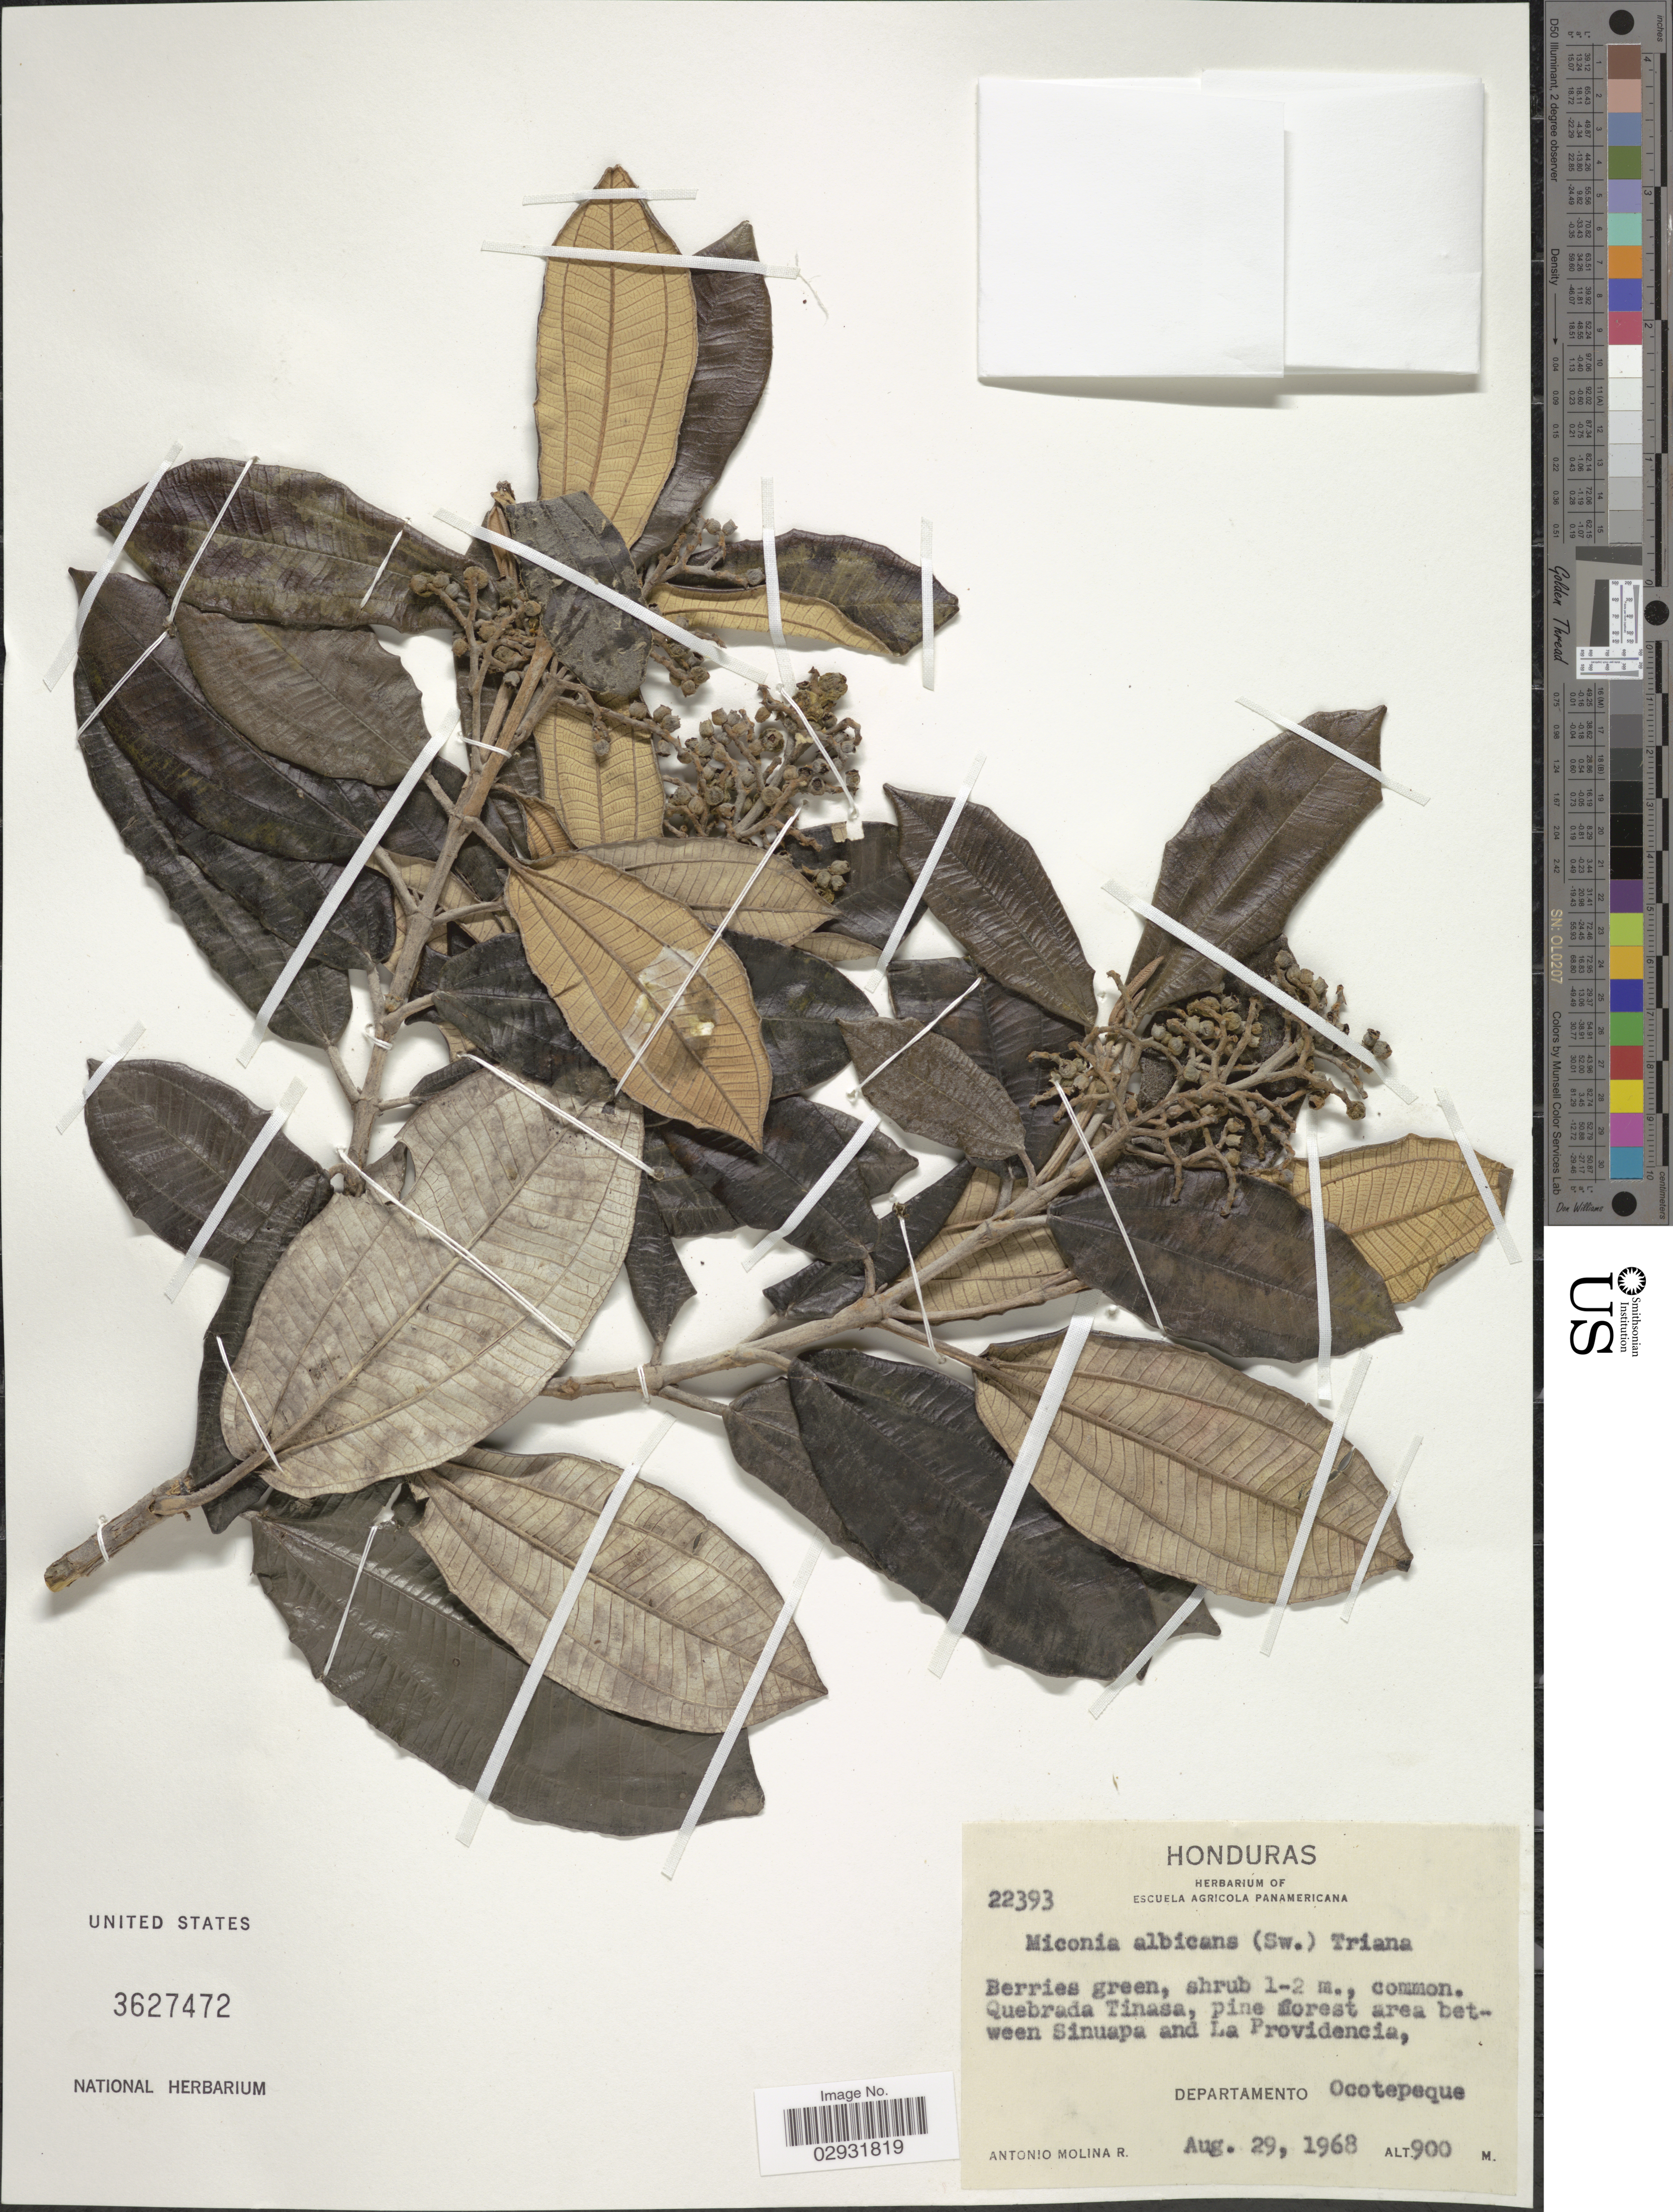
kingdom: Plantae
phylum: Tracheophyta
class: Magnoliopsida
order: Myrtales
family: Melastomataceae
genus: Miconia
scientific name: Miconia albicans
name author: (Sw.) Steud.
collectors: A. Molina R.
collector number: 22393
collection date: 1968-08-29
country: Honduras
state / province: Ocotepeque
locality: Quebrada Tinasa, pine forest area between Sinuapa and La Providencia, Departamento Ocotepeque.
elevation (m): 900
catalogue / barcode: US 3627472